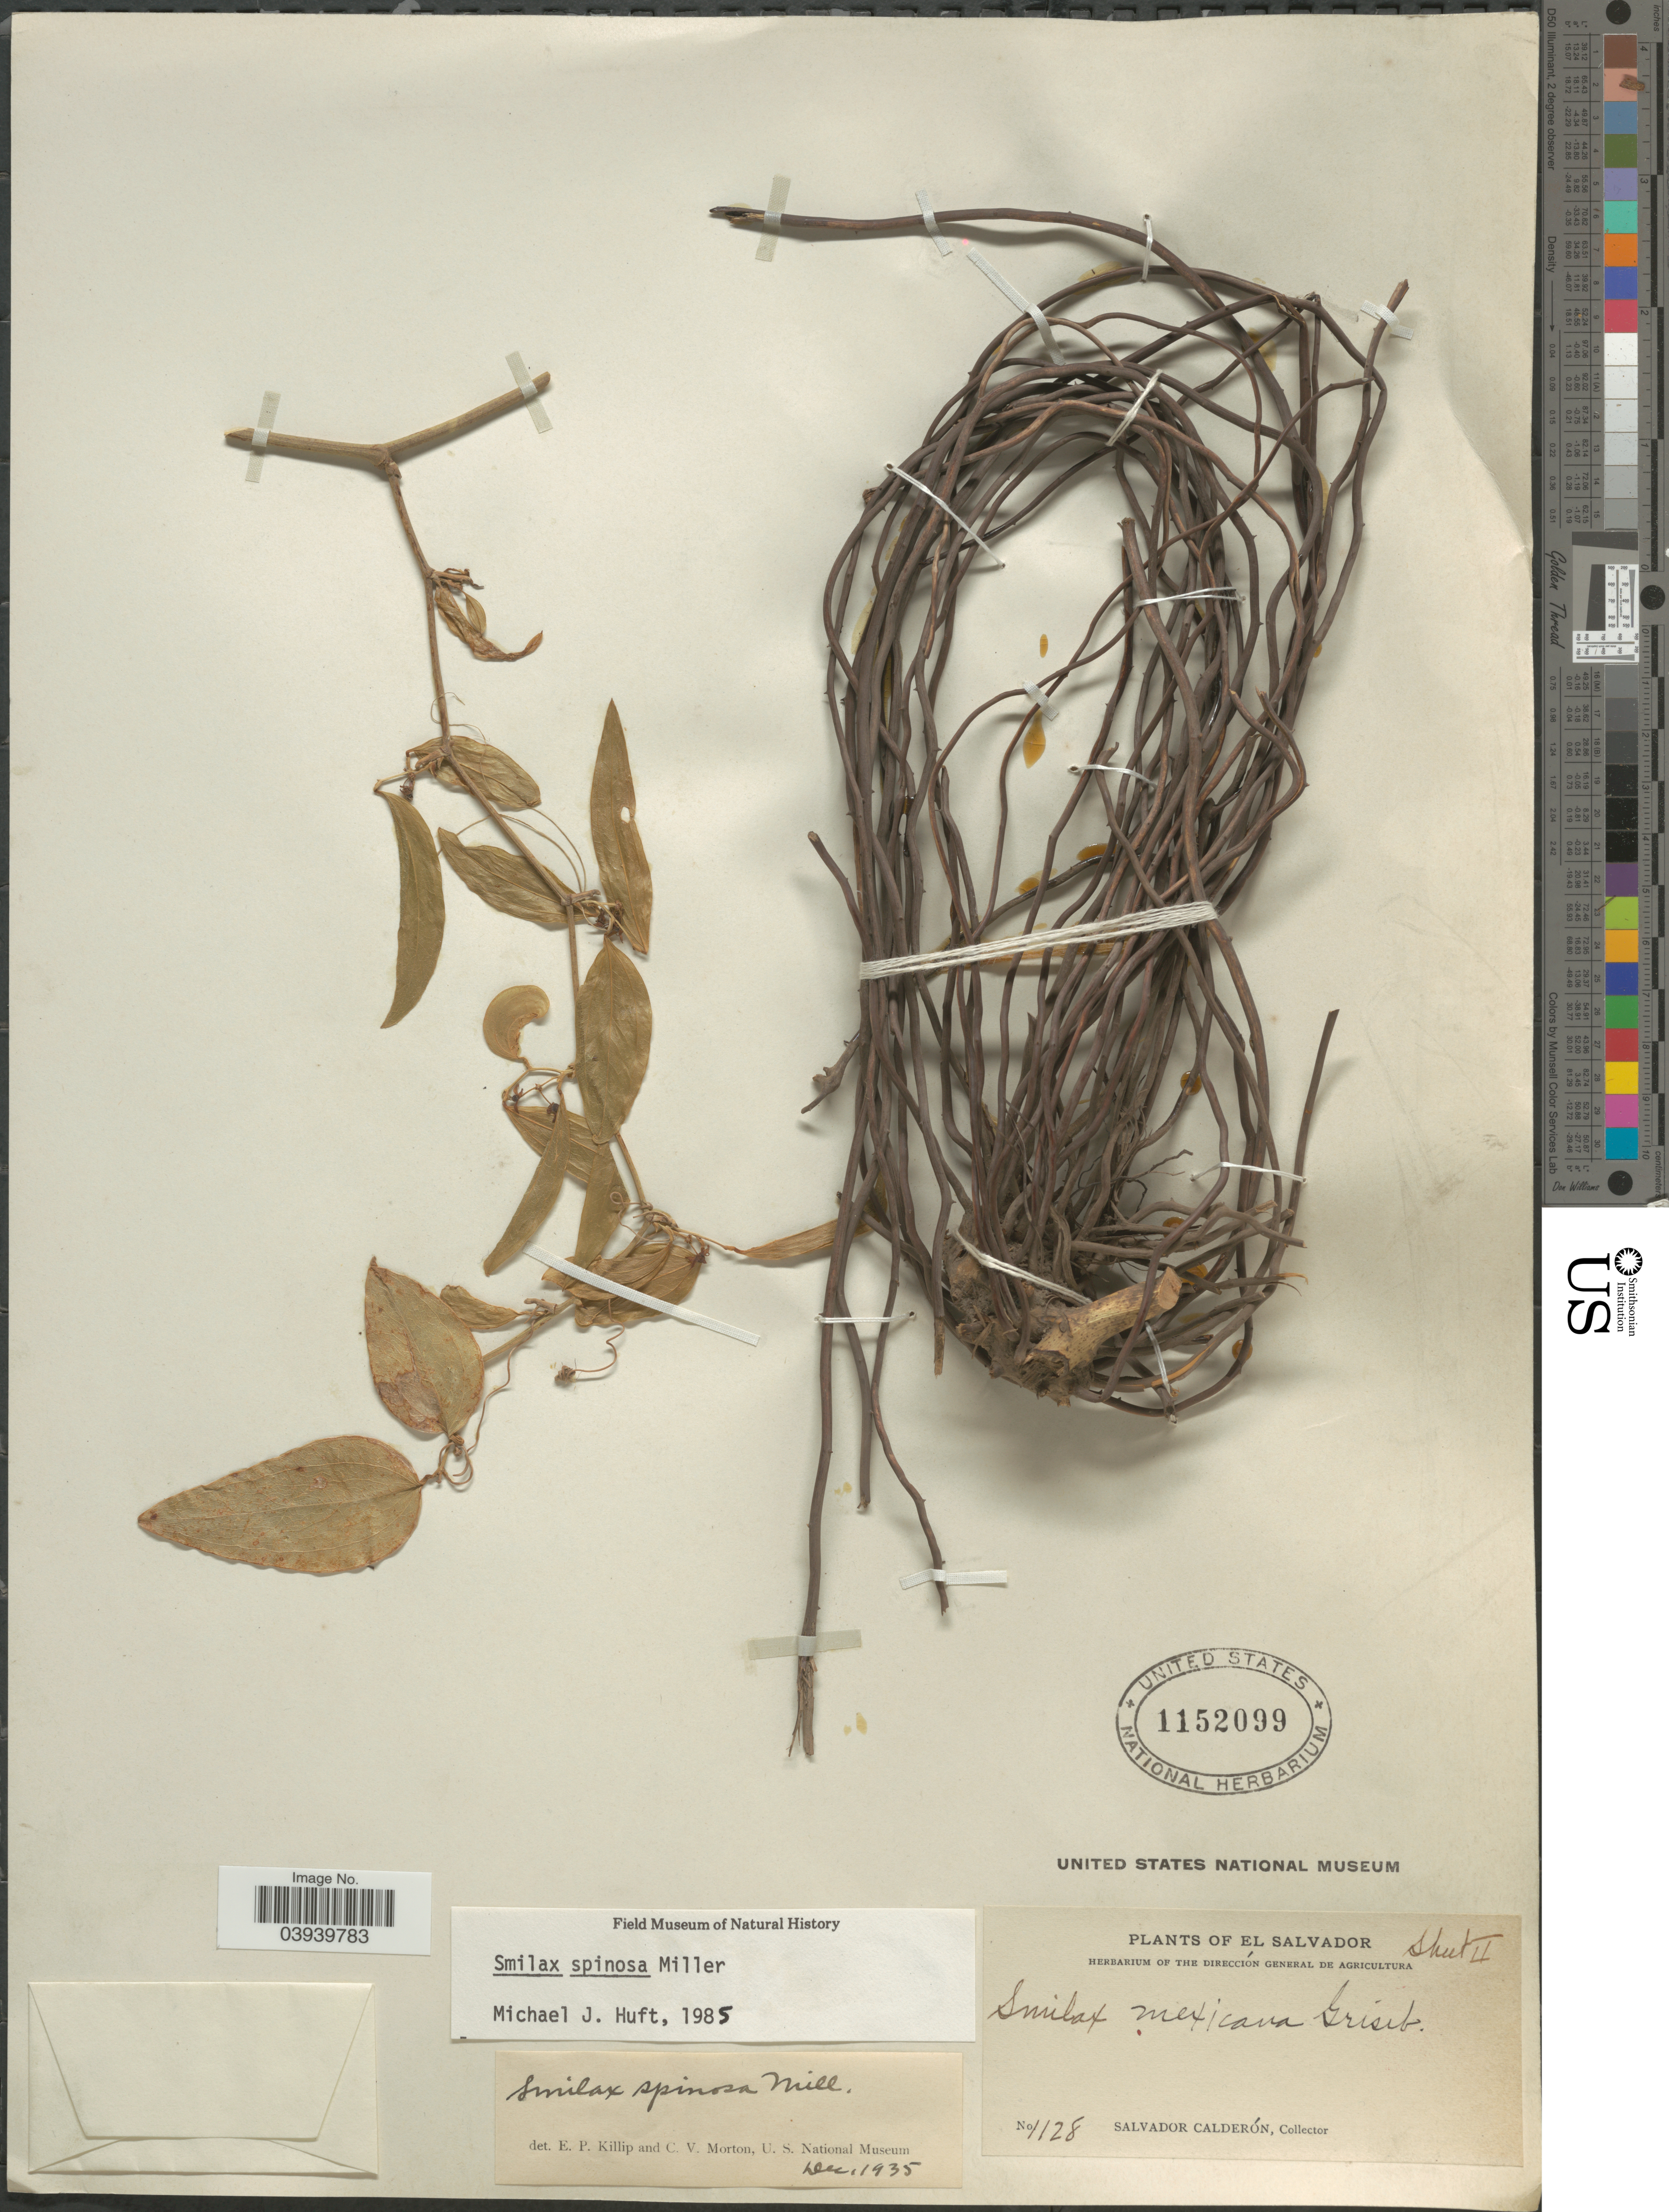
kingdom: Plantae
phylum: Tracheophyta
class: Liliopsida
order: Liliales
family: Smilacaceae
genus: Smilax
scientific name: Smilax spinosa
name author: Mill.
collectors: S. Calderón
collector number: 1128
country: El Salvador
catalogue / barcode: US 1152099